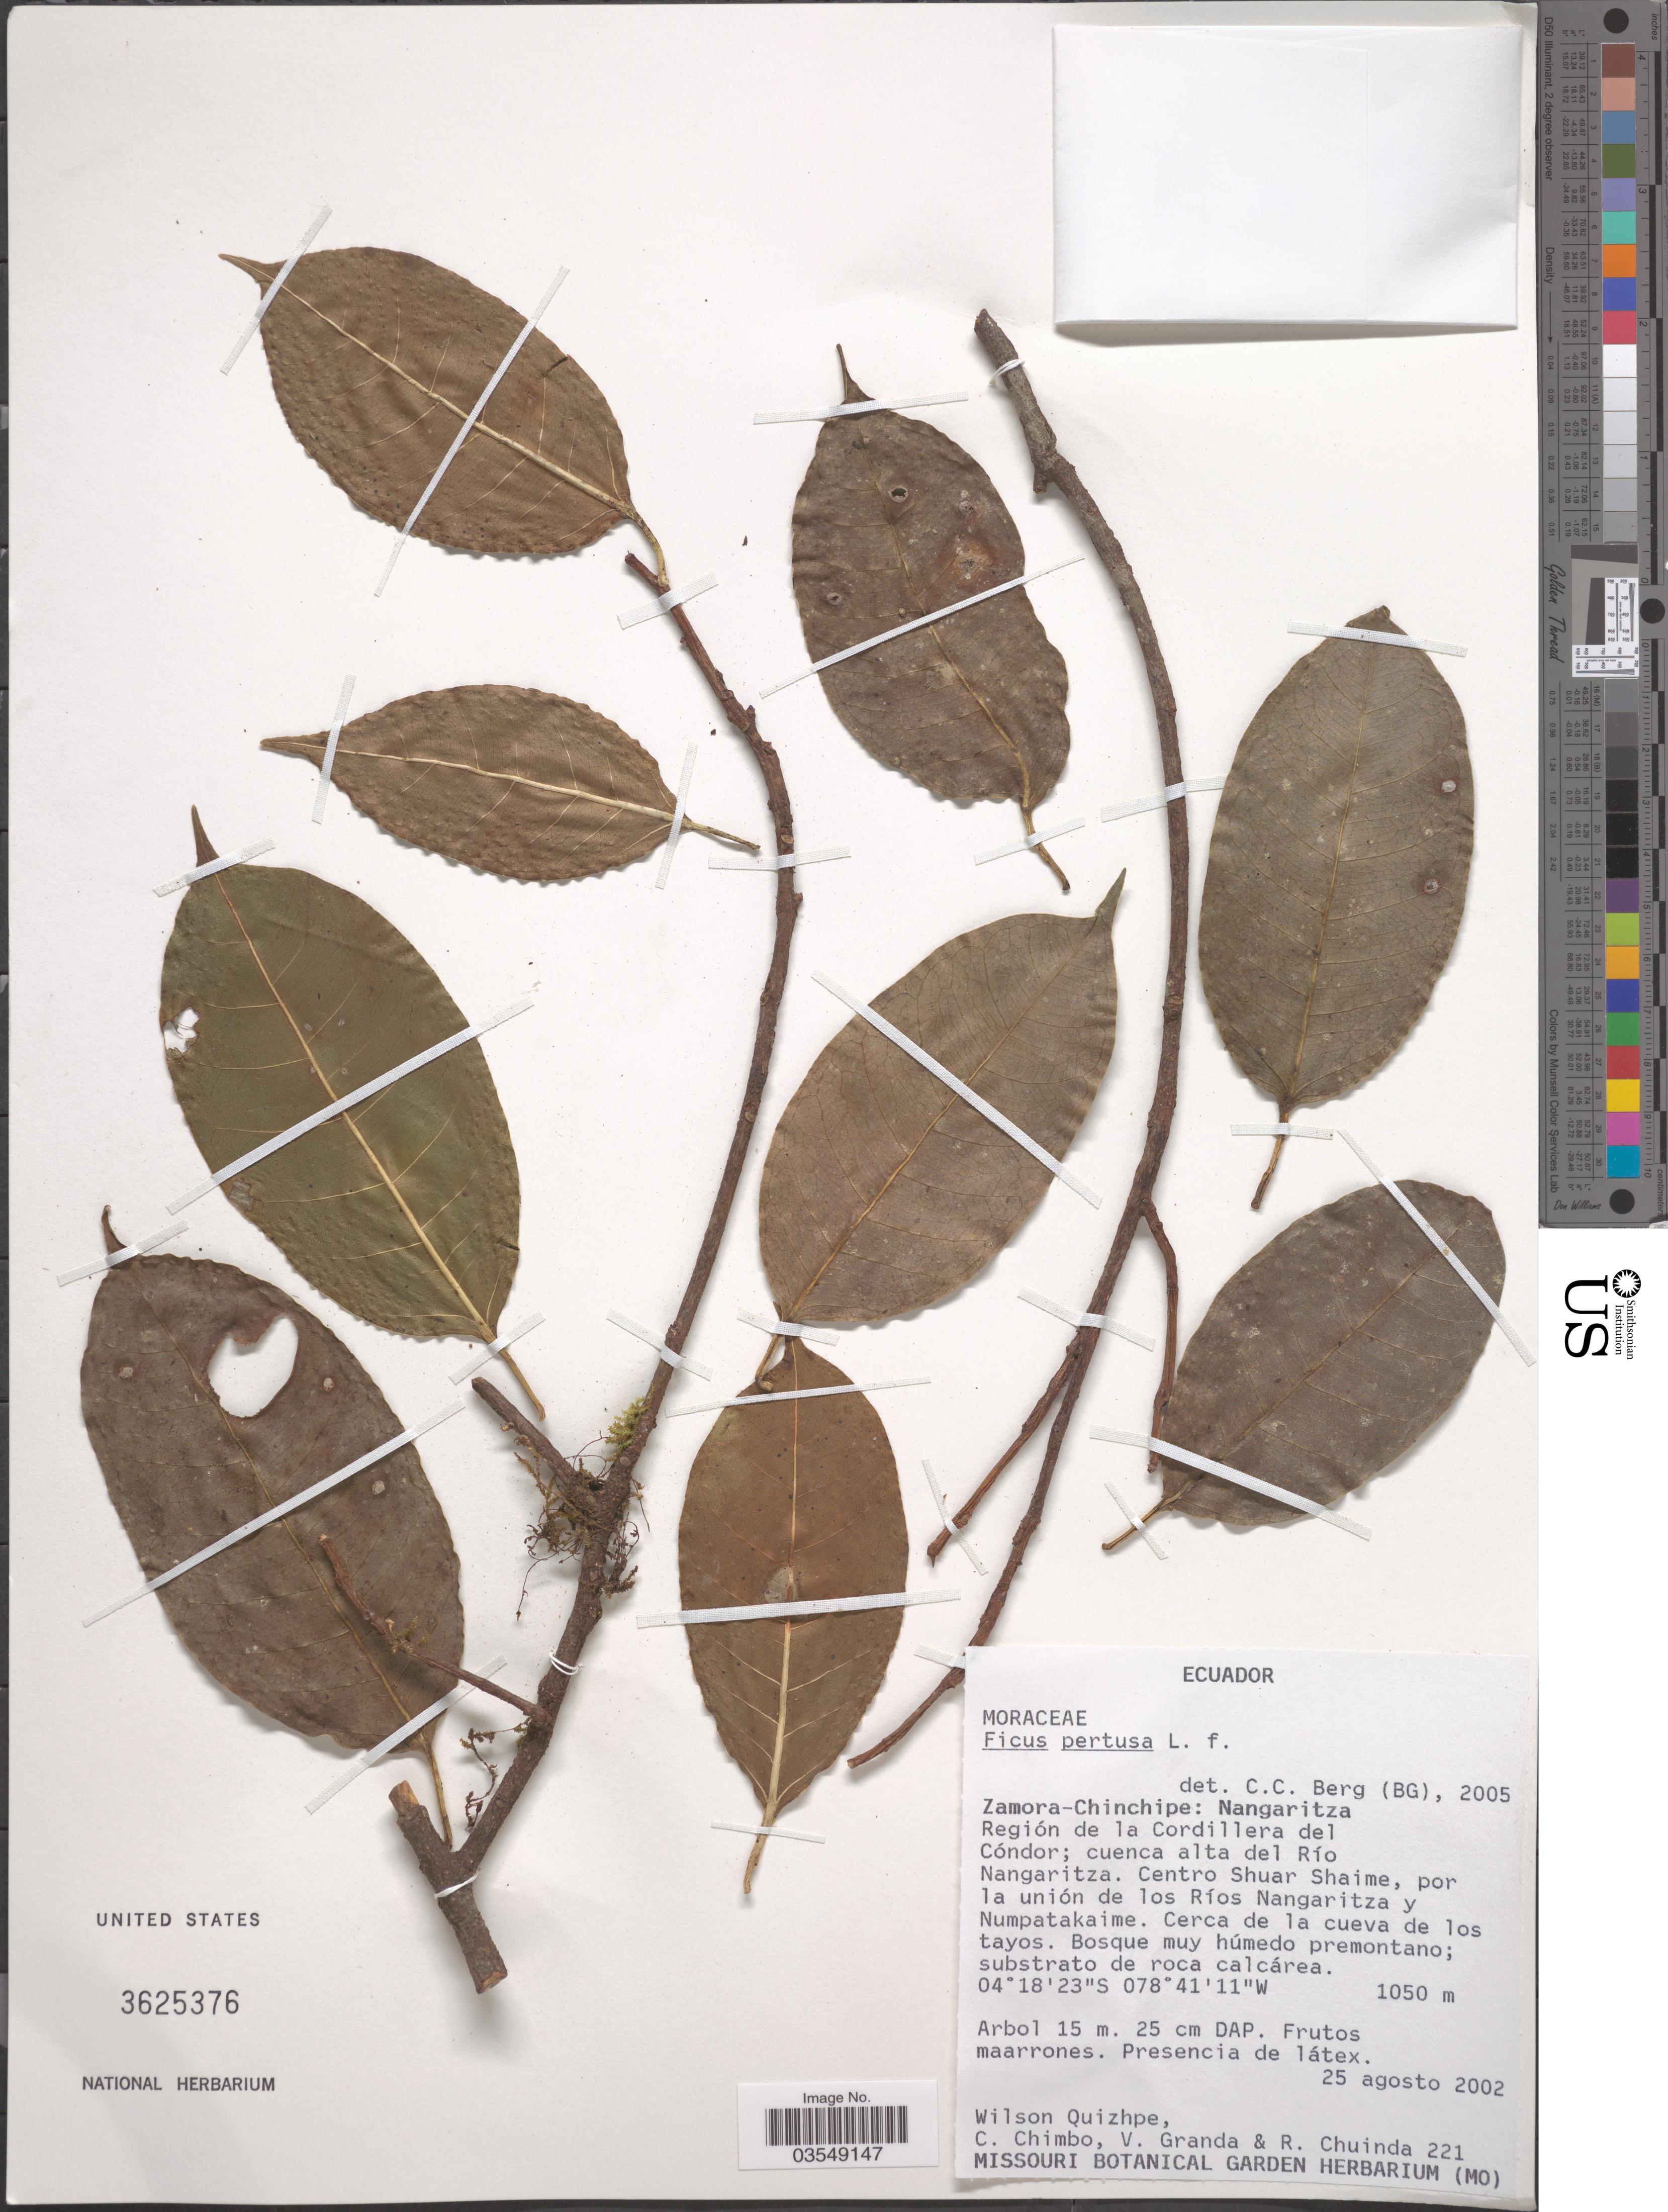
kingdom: Plantae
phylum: Tracheophyta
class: Magnoliopsida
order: Rosales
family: Moraceae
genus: Ficus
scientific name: Ficus pertusa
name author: L. f.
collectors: W. Quizhpe, C. Chimbo, V. Granda & R. Chuinda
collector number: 221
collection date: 2002-08-25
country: Ecuador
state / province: Zamora-Chinchipe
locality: Nangaritza. Región de la Cordillera del Cóndor; cuenca alta del Río Nangaritza. Centro Shuar Shaime, por la unión de los Ríos Nangaritza y Numpatakaime.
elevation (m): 1050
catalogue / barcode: US 3625376